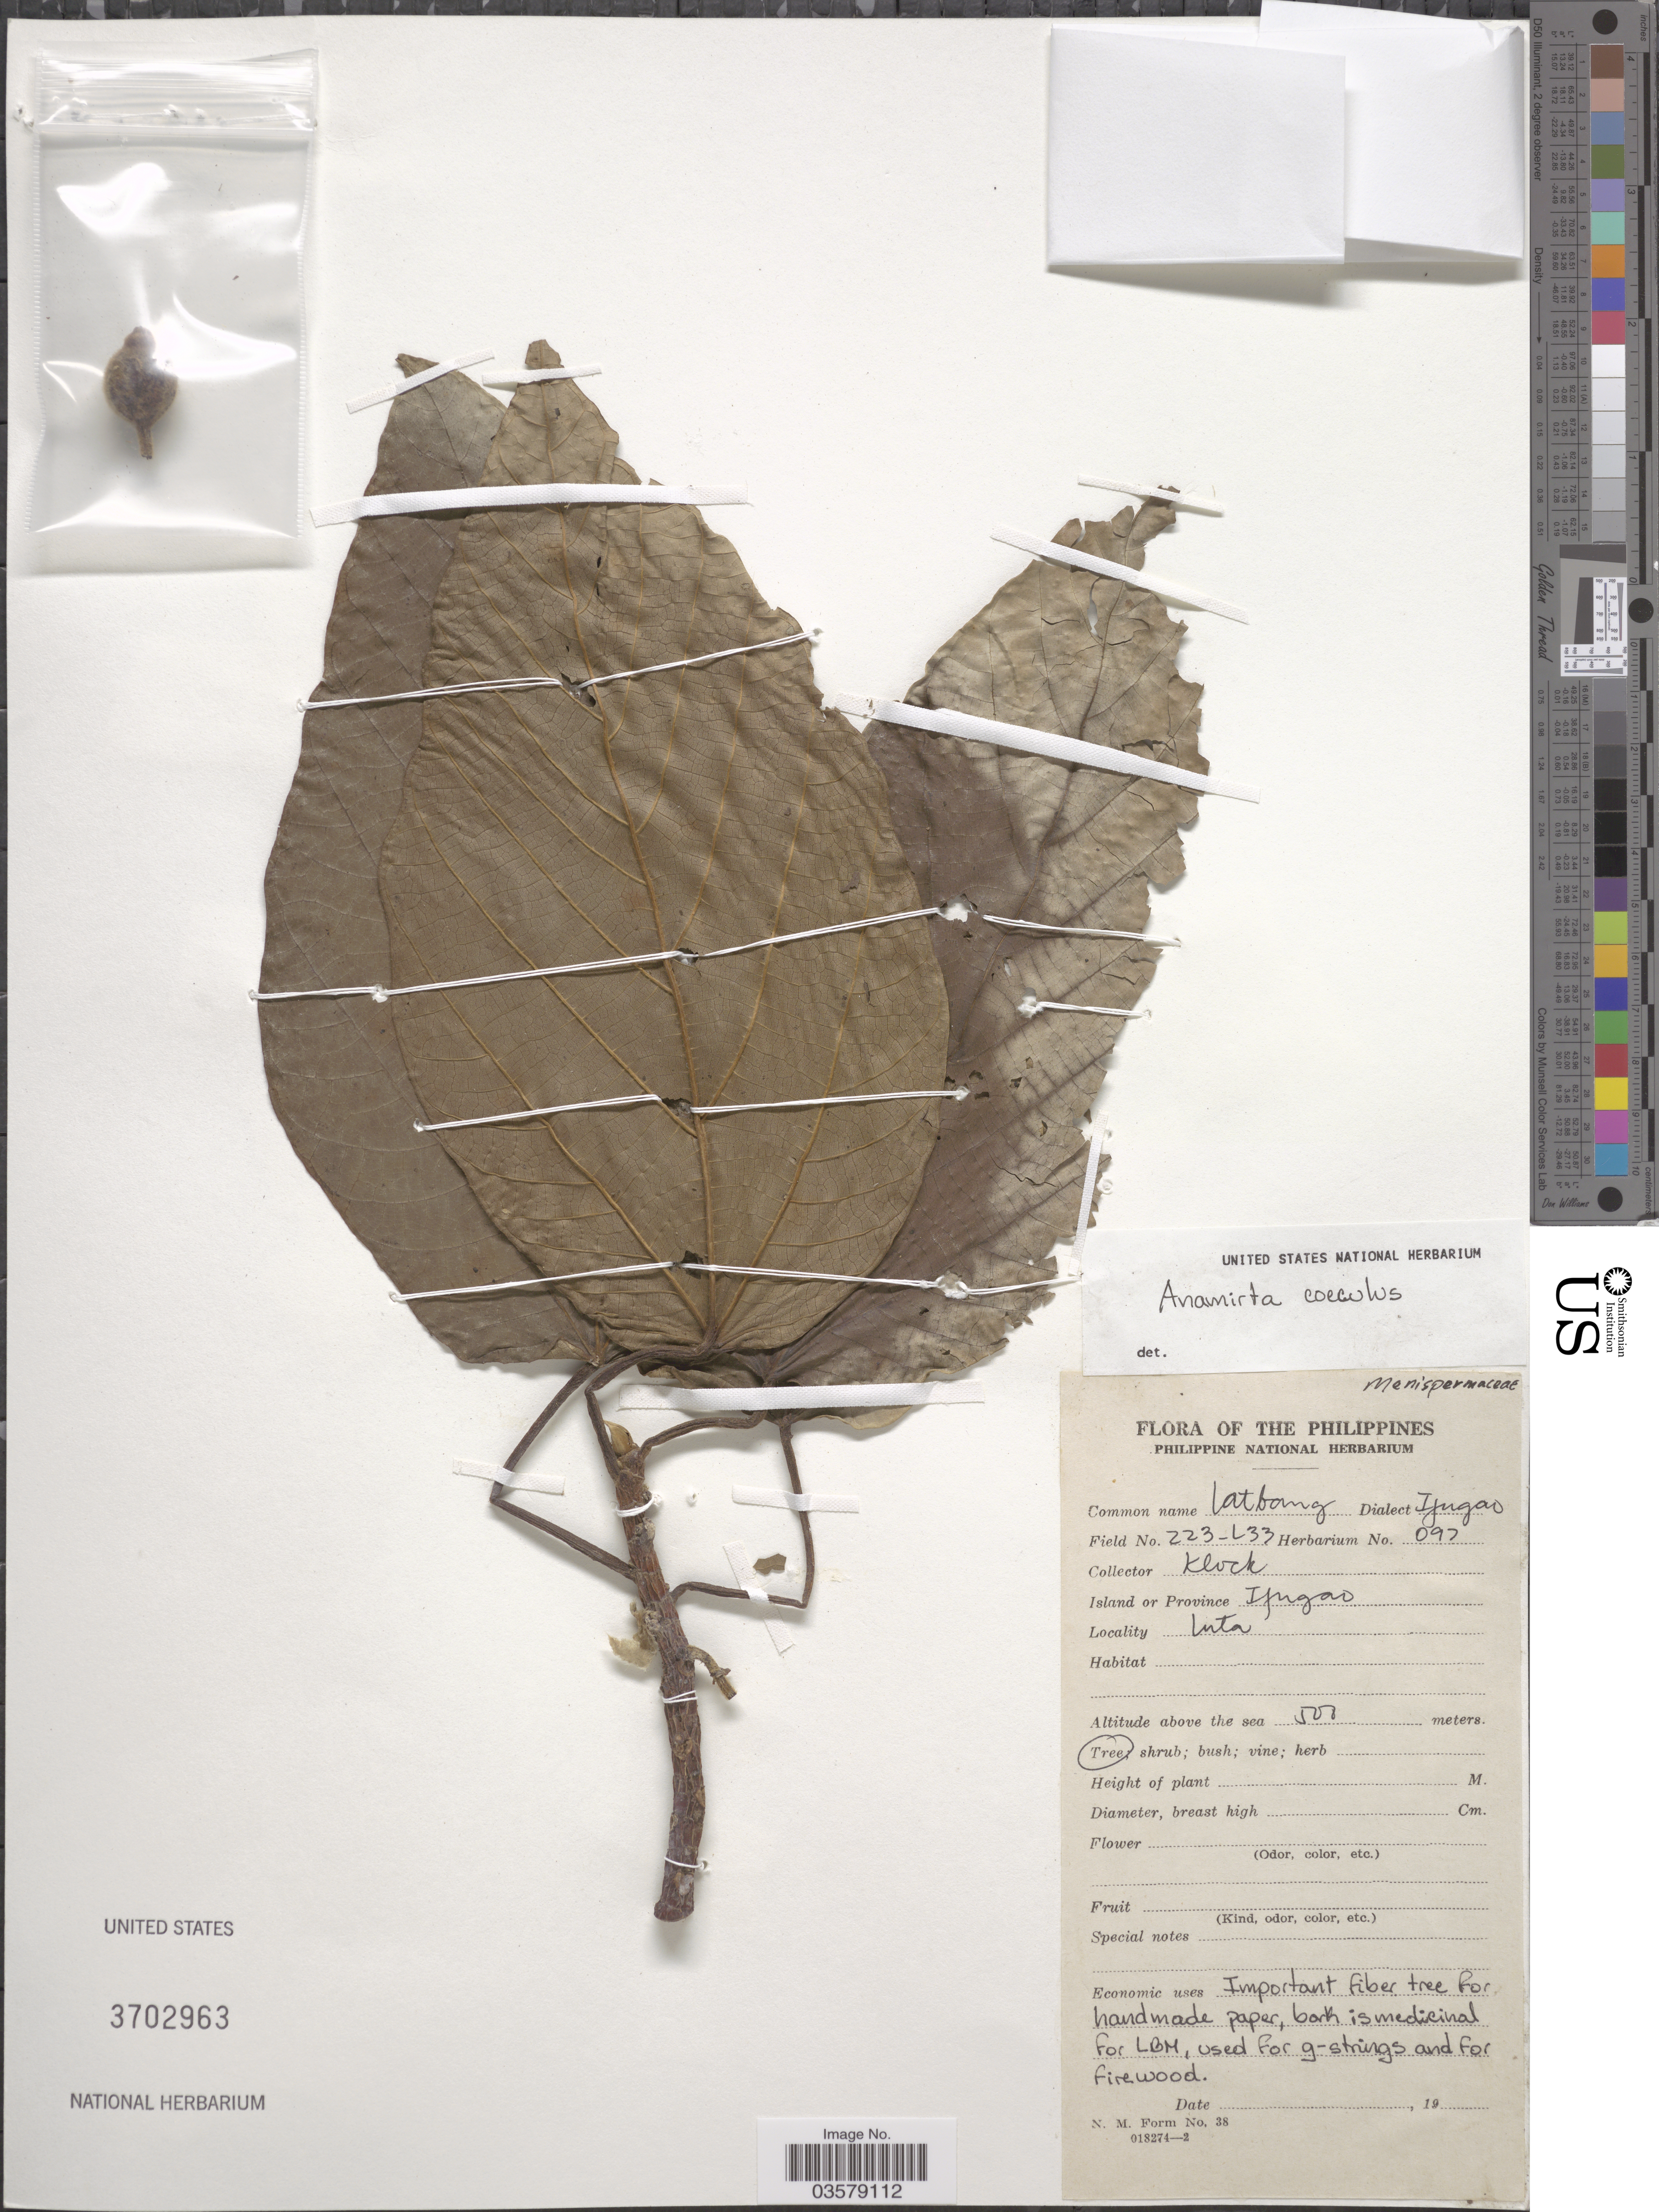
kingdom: Plantae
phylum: Tracheophyta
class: Magnoliopsida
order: Ranunculales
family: Menispermaceae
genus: Anamirta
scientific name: Anamirta cocculus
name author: (L.) Wight & Arn.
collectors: Klock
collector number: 223-L33/097?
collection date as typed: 19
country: Philippines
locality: Island Ifugao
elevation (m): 500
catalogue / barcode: US 3702963